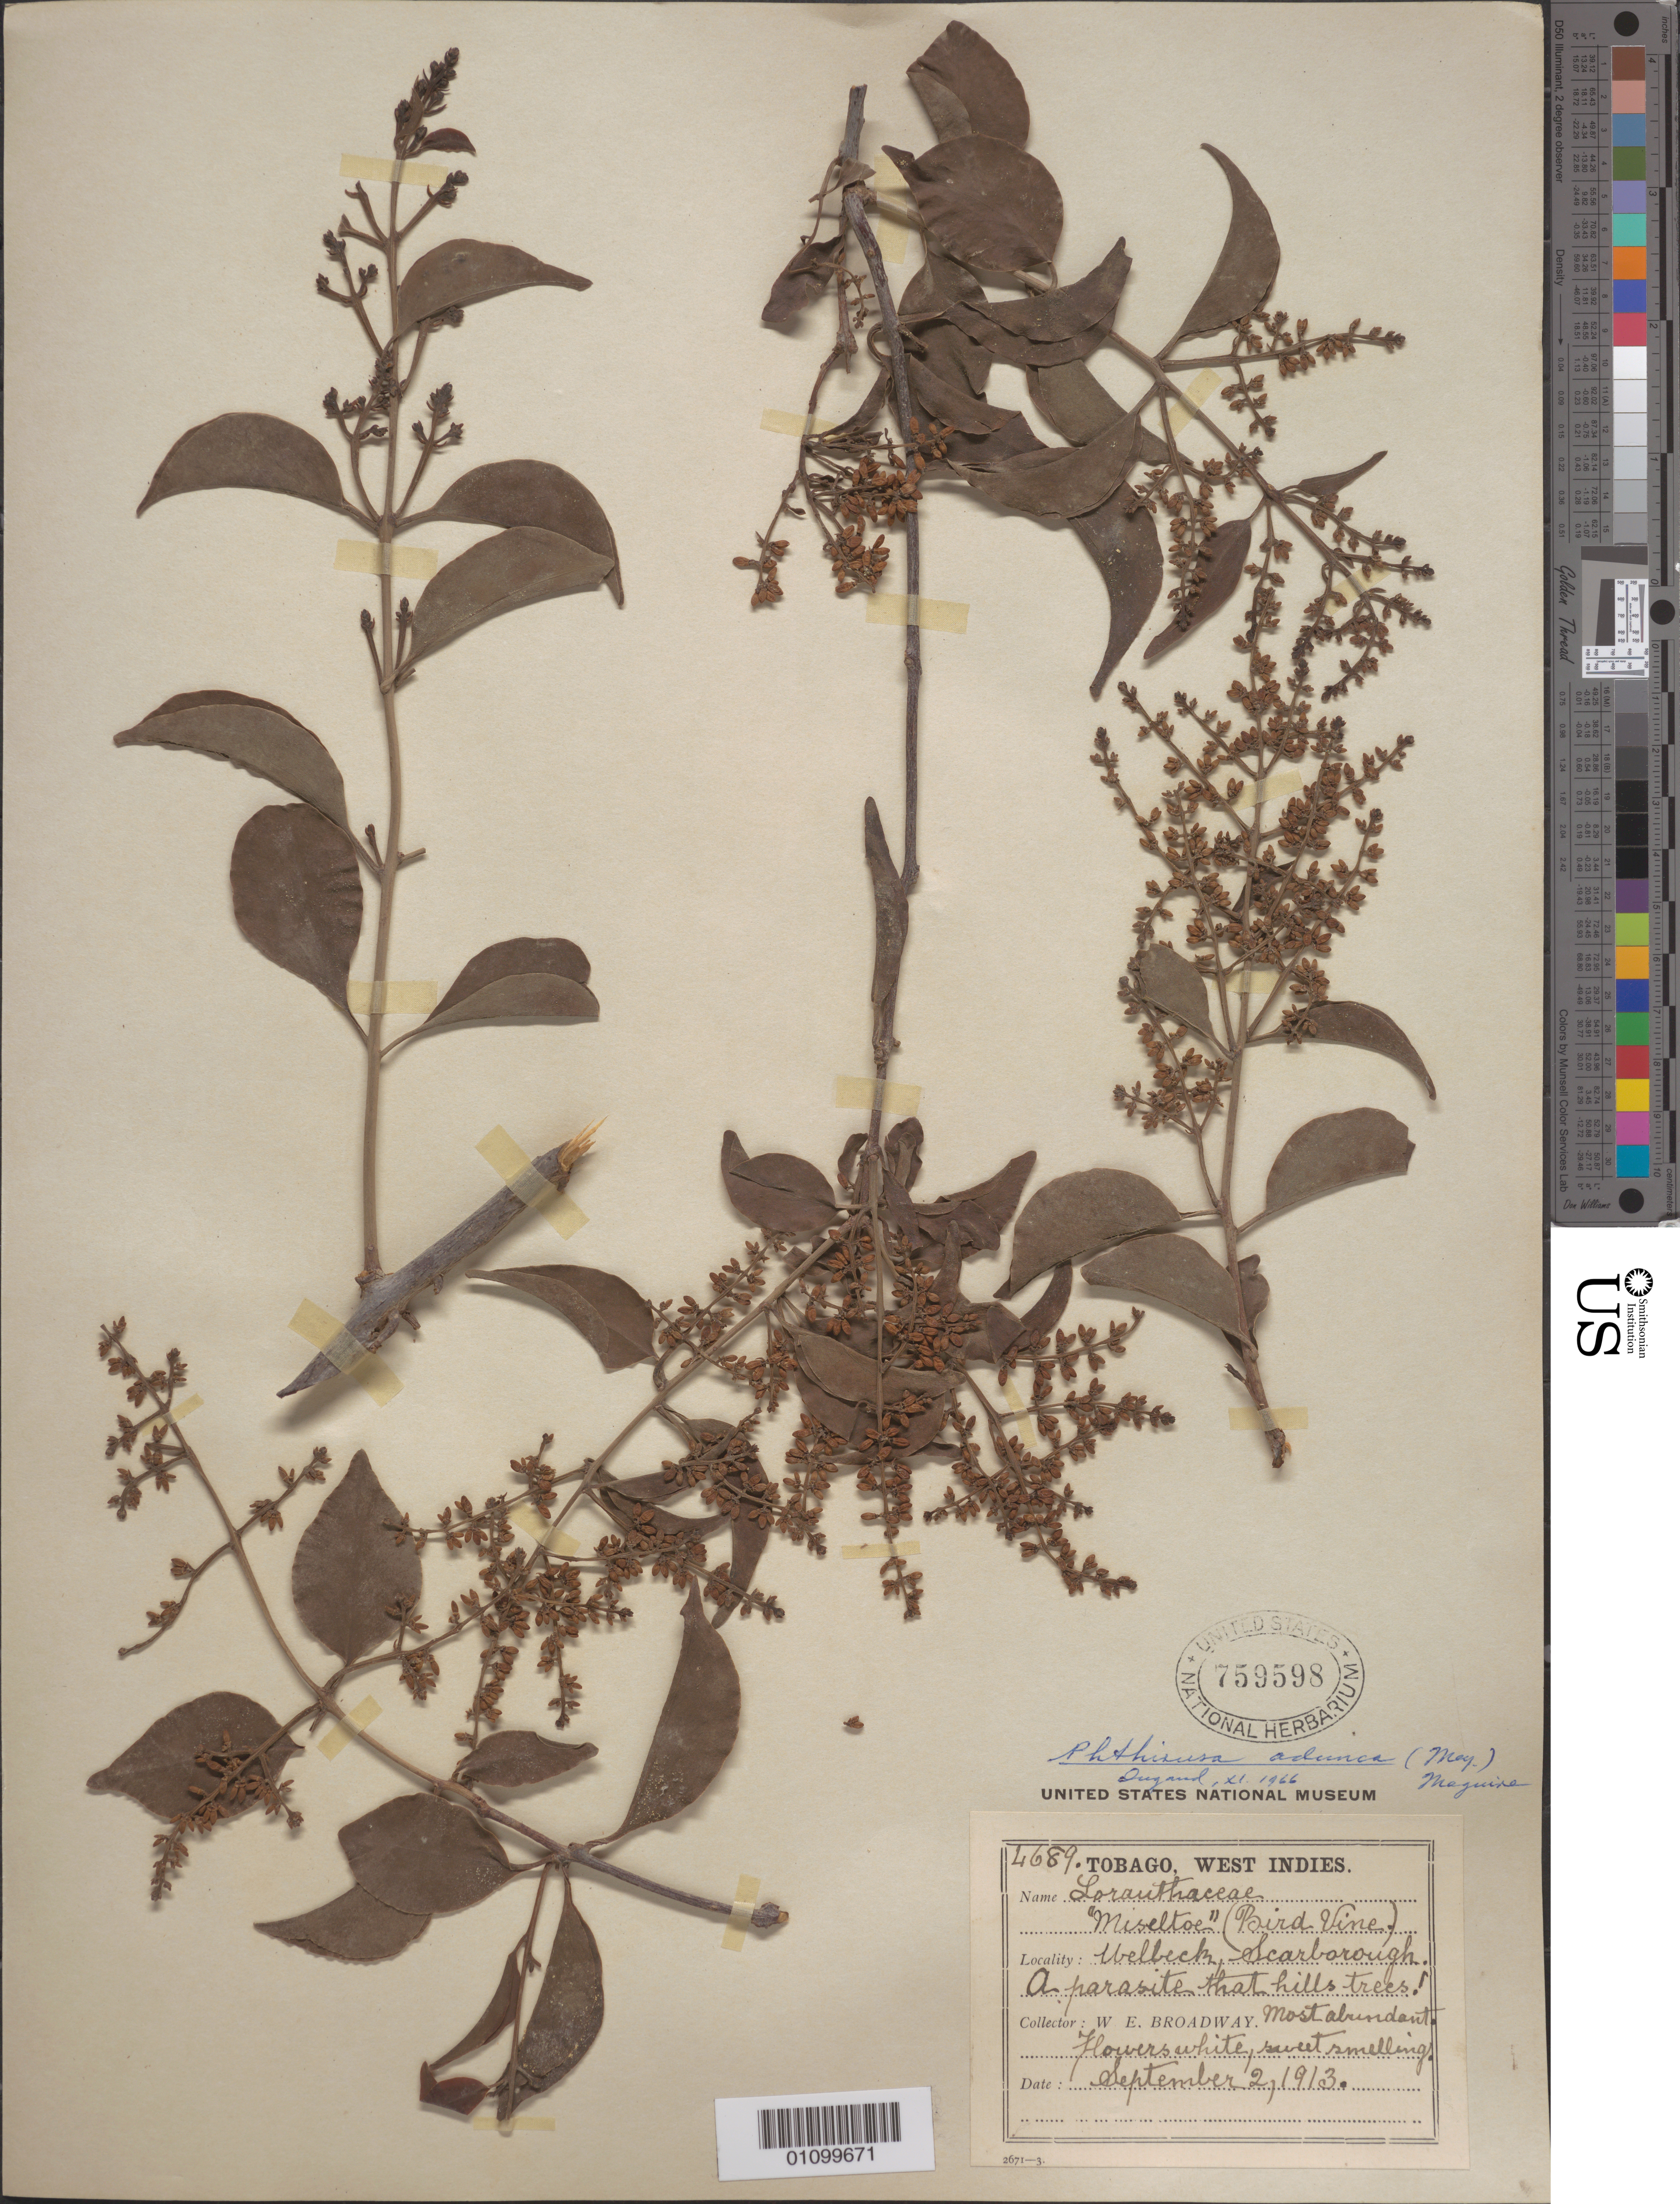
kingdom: Plantae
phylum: Tracheophyta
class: Magnoliopsida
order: Santalales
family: Loranthaceae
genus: Phthirusa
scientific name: Phthirusa adunca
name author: (G. Mey.) Maguire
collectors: W. E. Broadway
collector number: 4689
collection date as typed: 02 Sep 1913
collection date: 1913-09-02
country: Trinidad and Tobago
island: Tobago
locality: Welbeck, Scarborough.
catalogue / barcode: US 759598